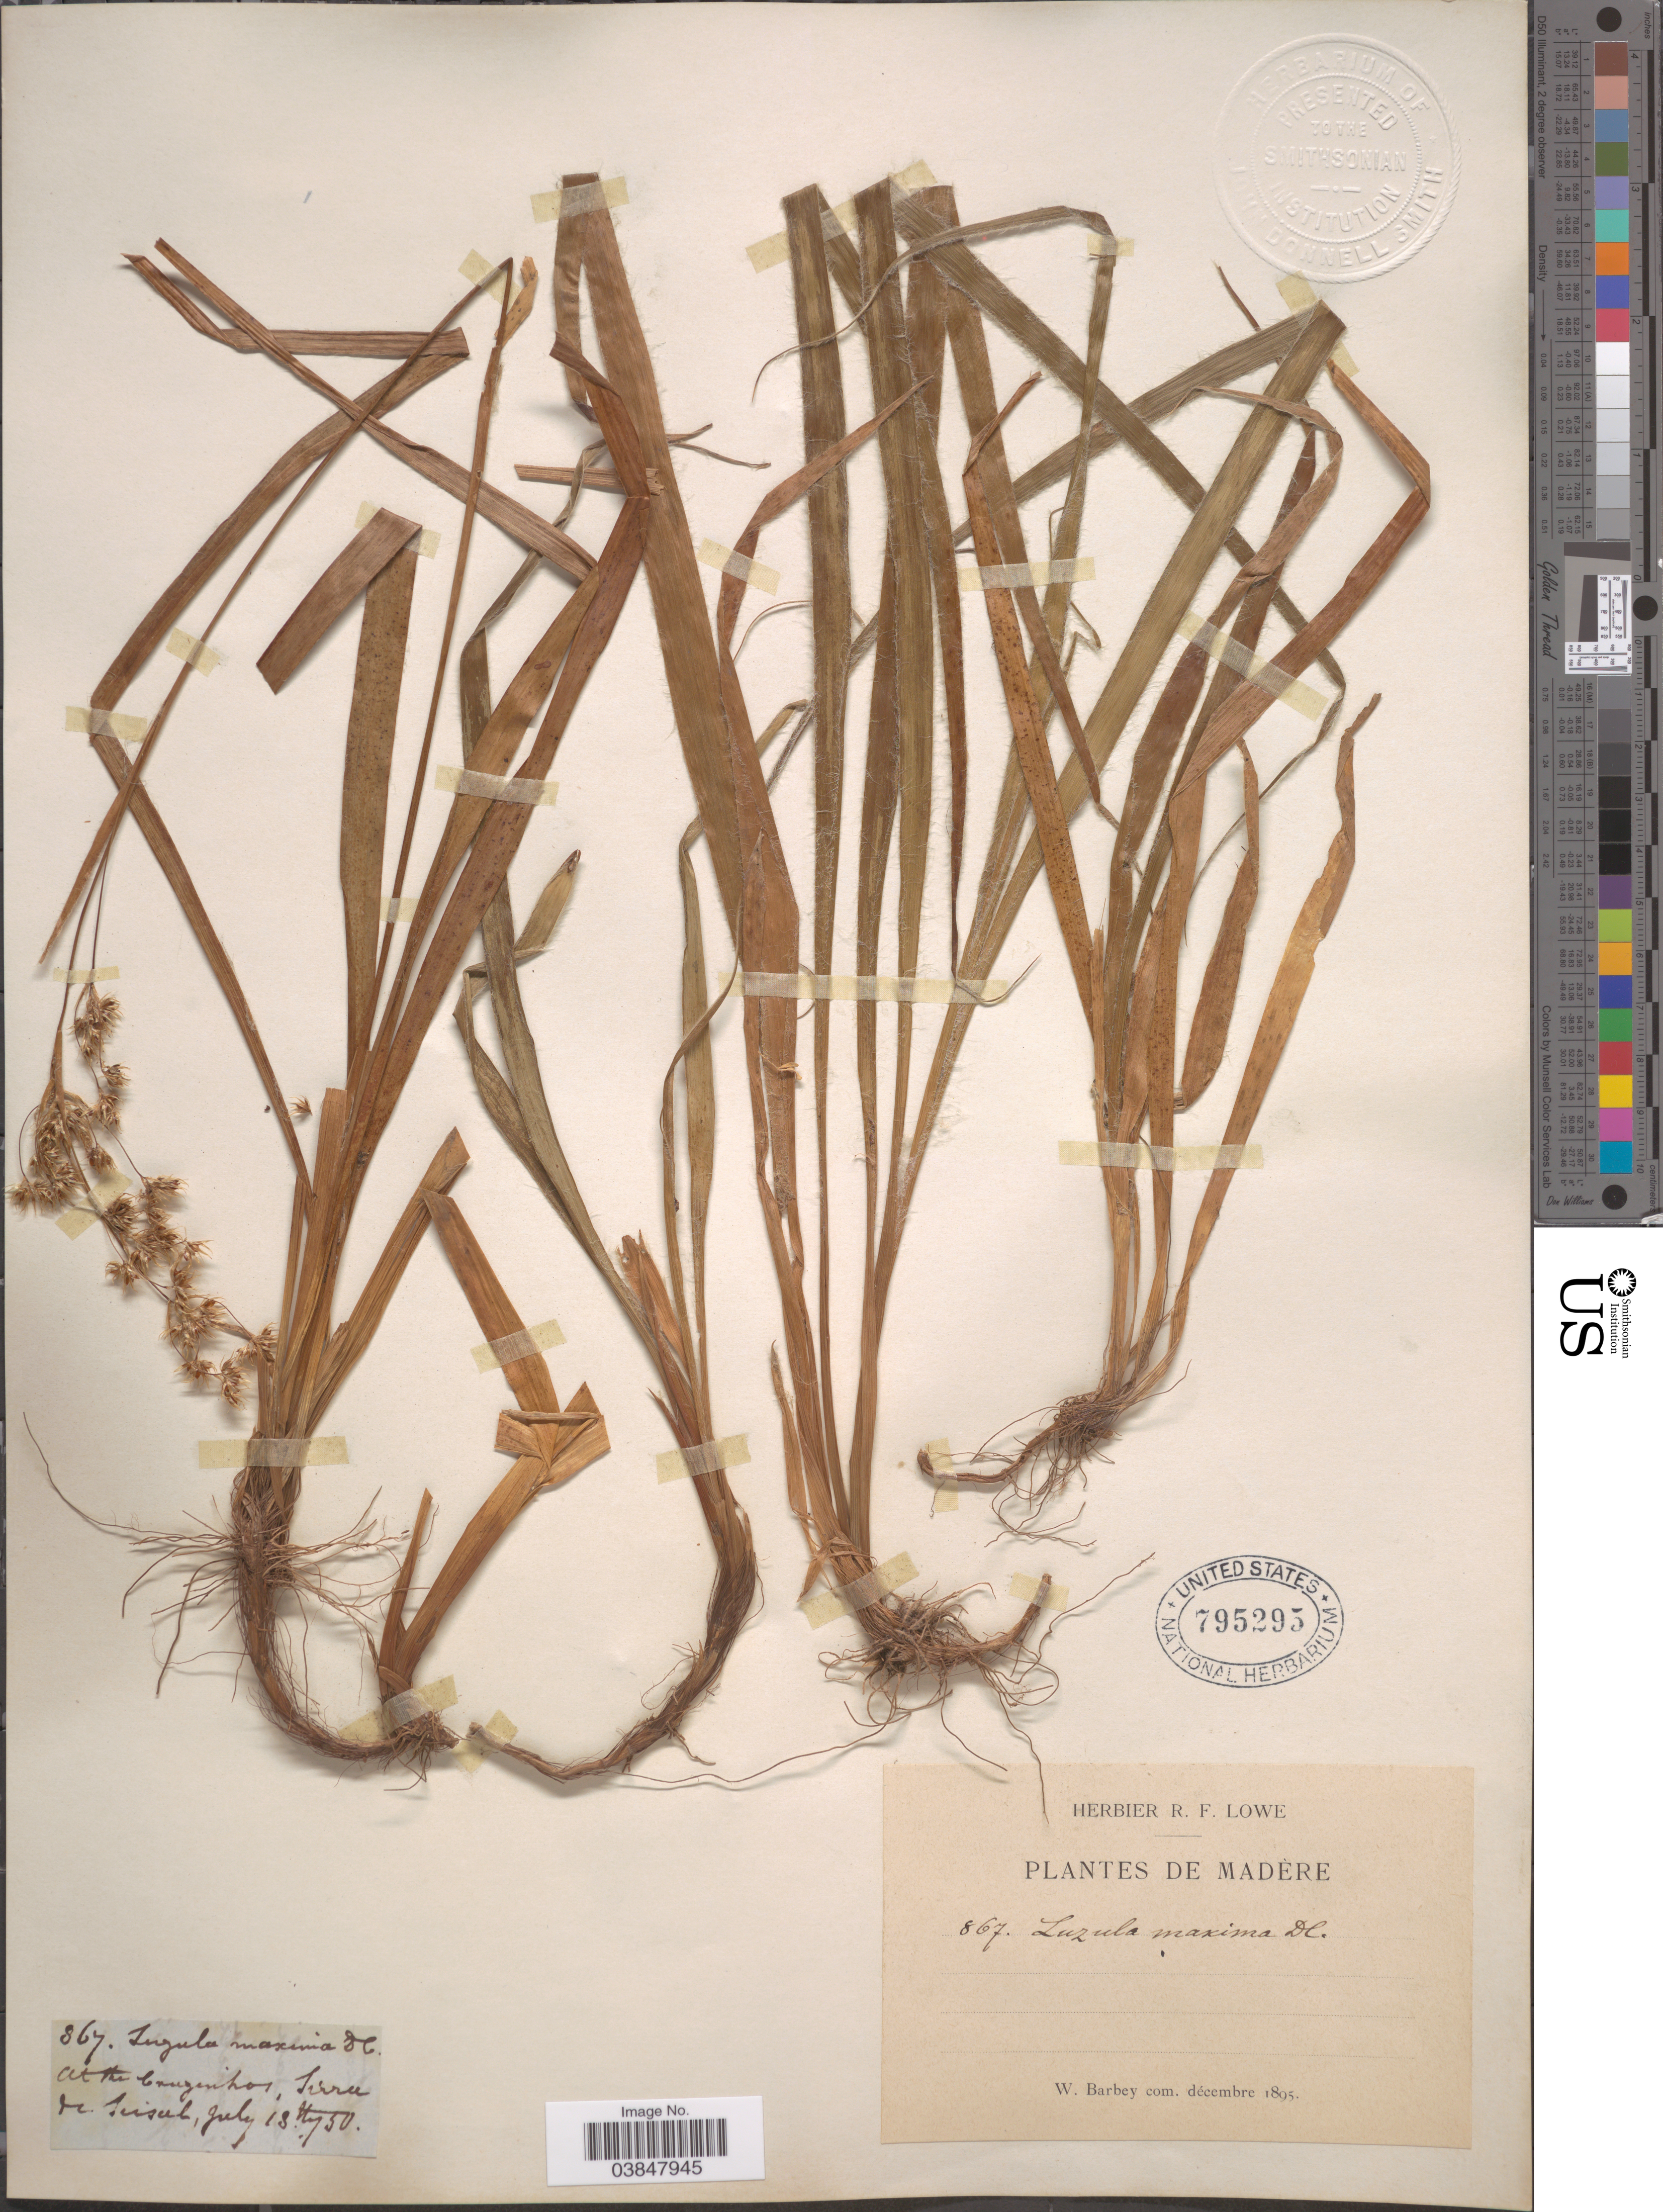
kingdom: Plantae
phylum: Tracheophyta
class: Liliopsida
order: Poales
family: Juncaceae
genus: Luzula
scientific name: Luzula maxima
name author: (Reichard) DC.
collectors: ex herb. R. F. Lowe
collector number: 867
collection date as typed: Transcribed d/m/y: 13/7/1750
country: Portugal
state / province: Madeira (Aut. Reg.)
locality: At the bruninhos, Sierra de Suisul. [interpreted]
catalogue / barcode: US 795295